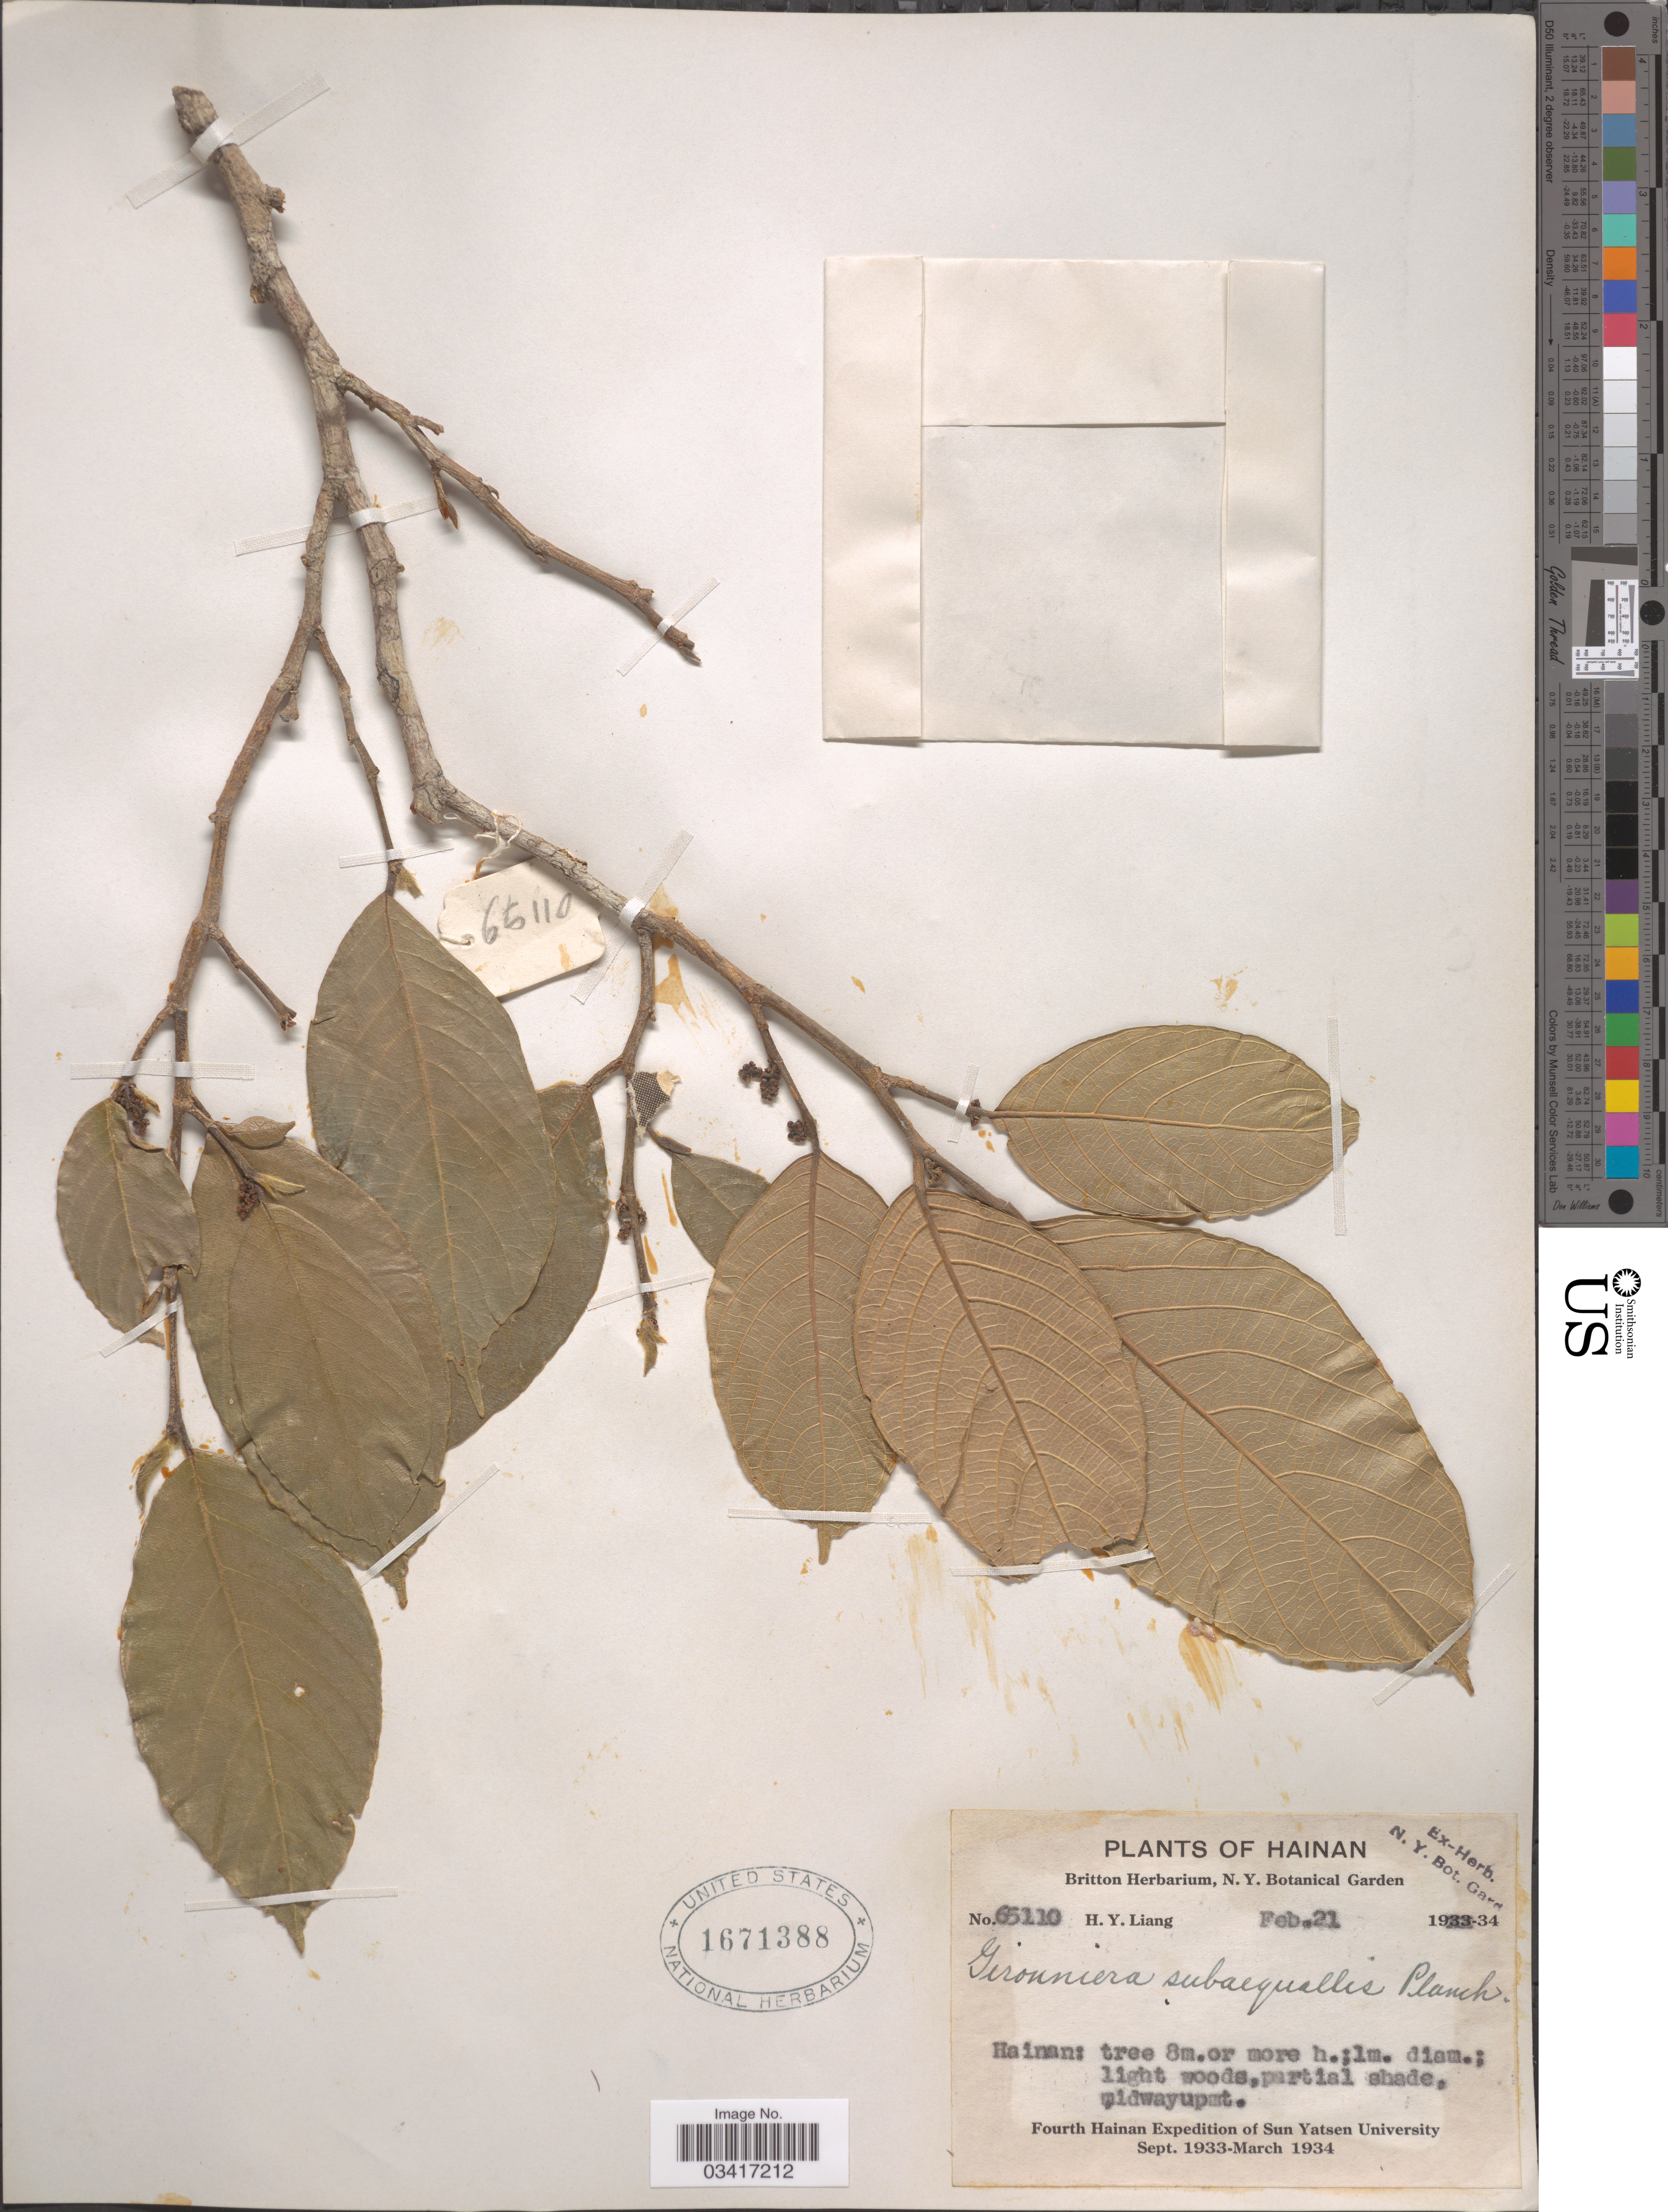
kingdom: Plantae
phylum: Tracheophyta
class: Magnoliopsida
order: Rosales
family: Cannabaceae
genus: Gironniera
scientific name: Gironniera subaequalis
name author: Planch.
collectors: H. Y. Liang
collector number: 65110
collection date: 1934-02-21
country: China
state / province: Hainan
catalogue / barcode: US 1671388